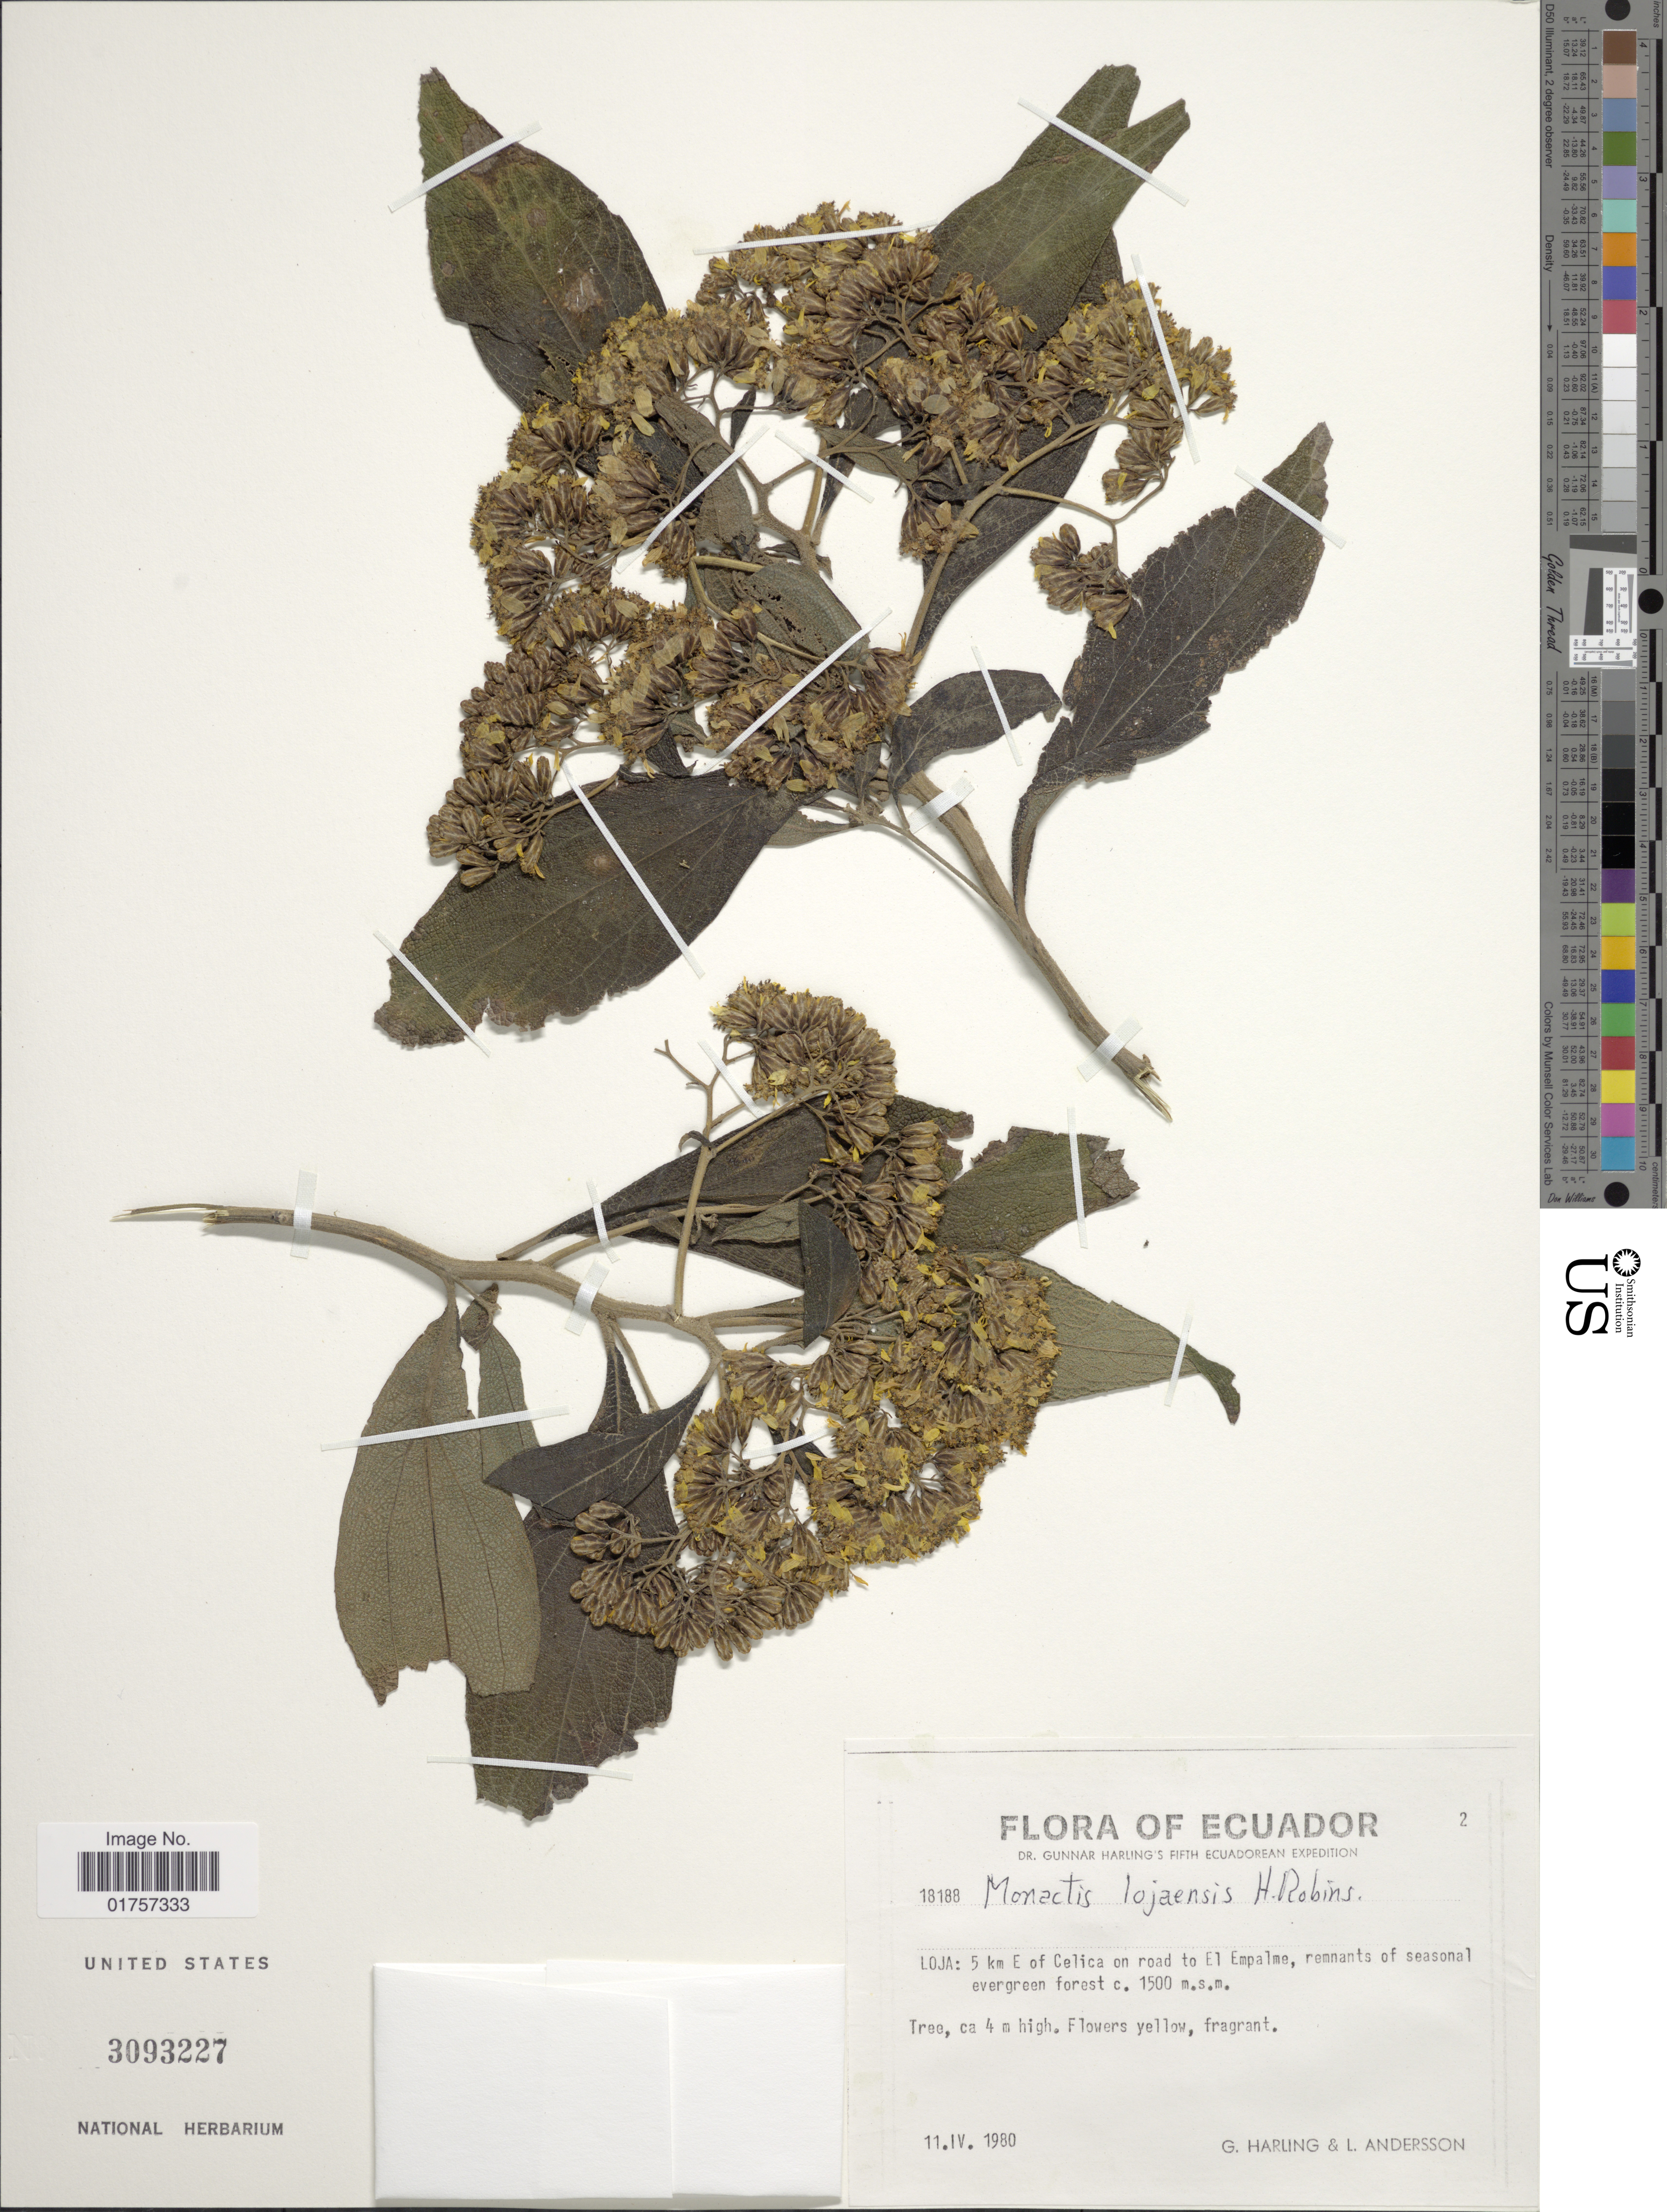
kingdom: Plantae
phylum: Tracheophyta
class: Magnoliopsida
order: Asterales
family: Asteraceae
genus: Monactis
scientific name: Monactis lojaensis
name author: H. Rob.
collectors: G. Harling & L. Andersson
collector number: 18188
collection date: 1980-04-11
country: Ecuador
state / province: Loja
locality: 5 km E of Celica on road to El Empalme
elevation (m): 1500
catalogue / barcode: US 3093227